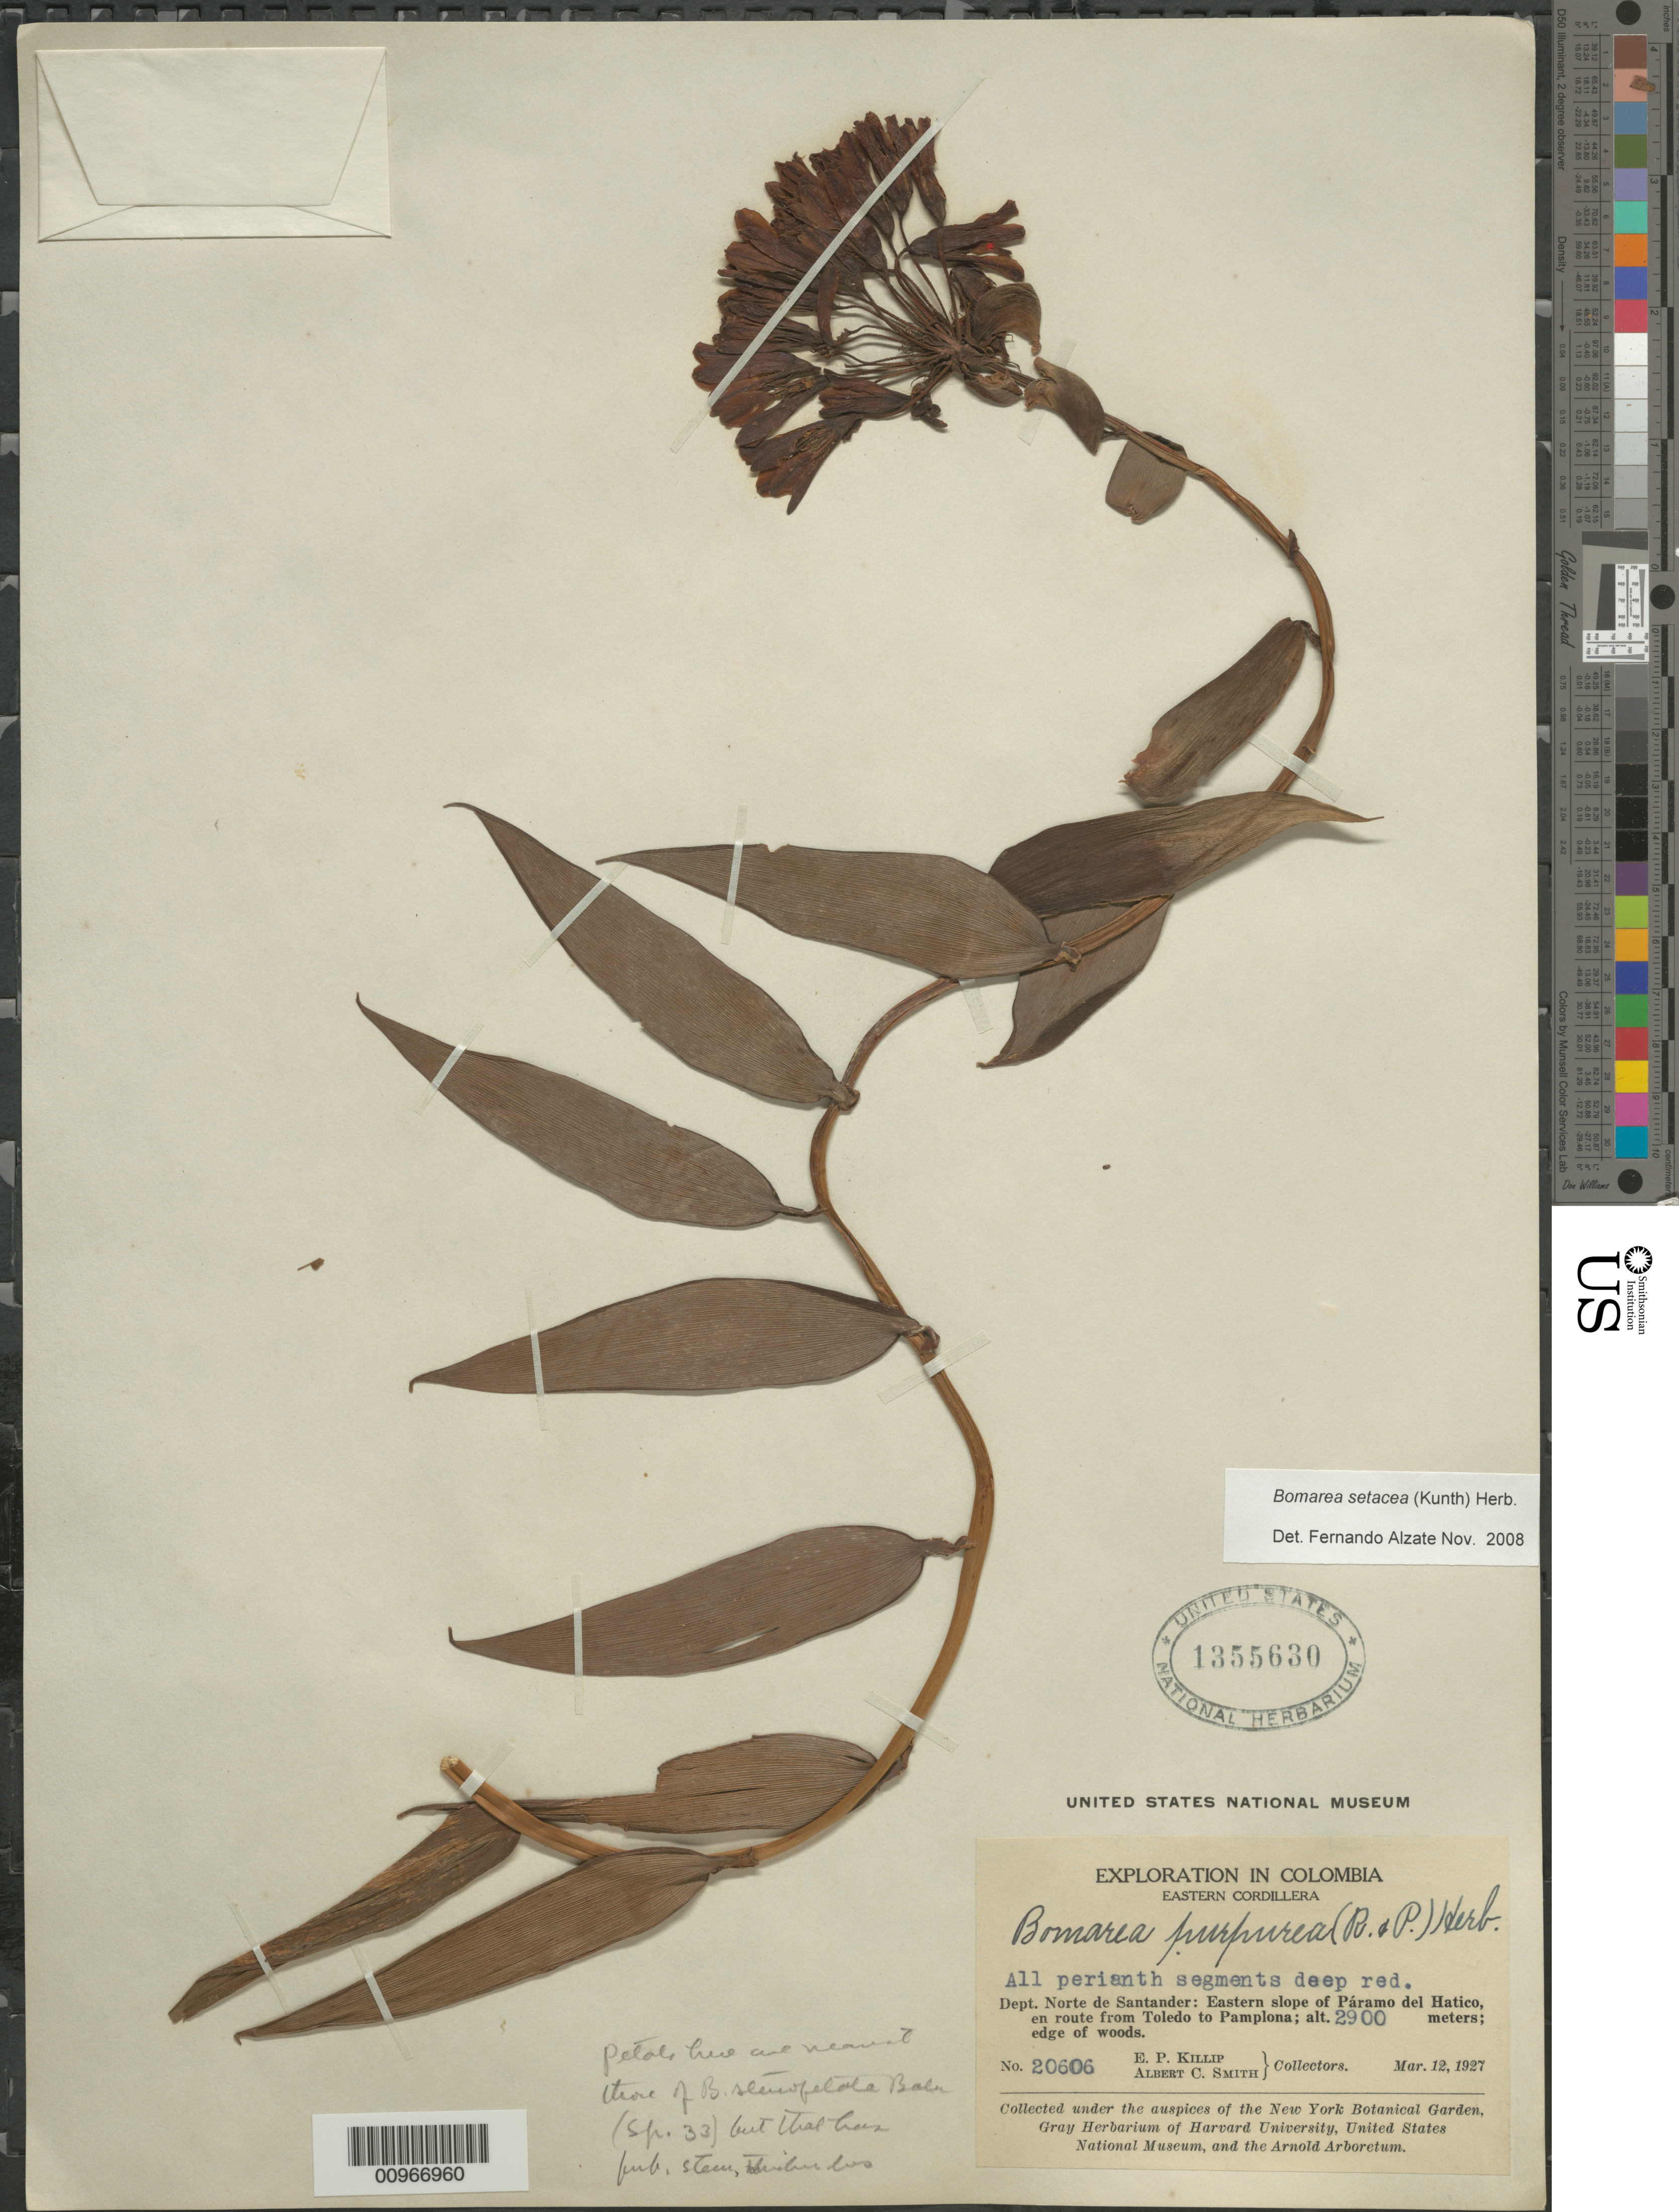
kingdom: Plantae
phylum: Tracheophyta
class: Liliopsida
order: Liliales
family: Alstroemeriaceae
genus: Bomarea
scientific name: Bomarea setacea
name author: (Ruiz & Pav.) Herb.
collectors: E. P. Killip & A. C. Smith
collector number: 20606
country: Colombia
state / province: Santander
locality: Eastern slope of Paramo del Hatico en route from Toledo to Pamplona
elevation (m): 2900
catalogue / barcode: US 1355630